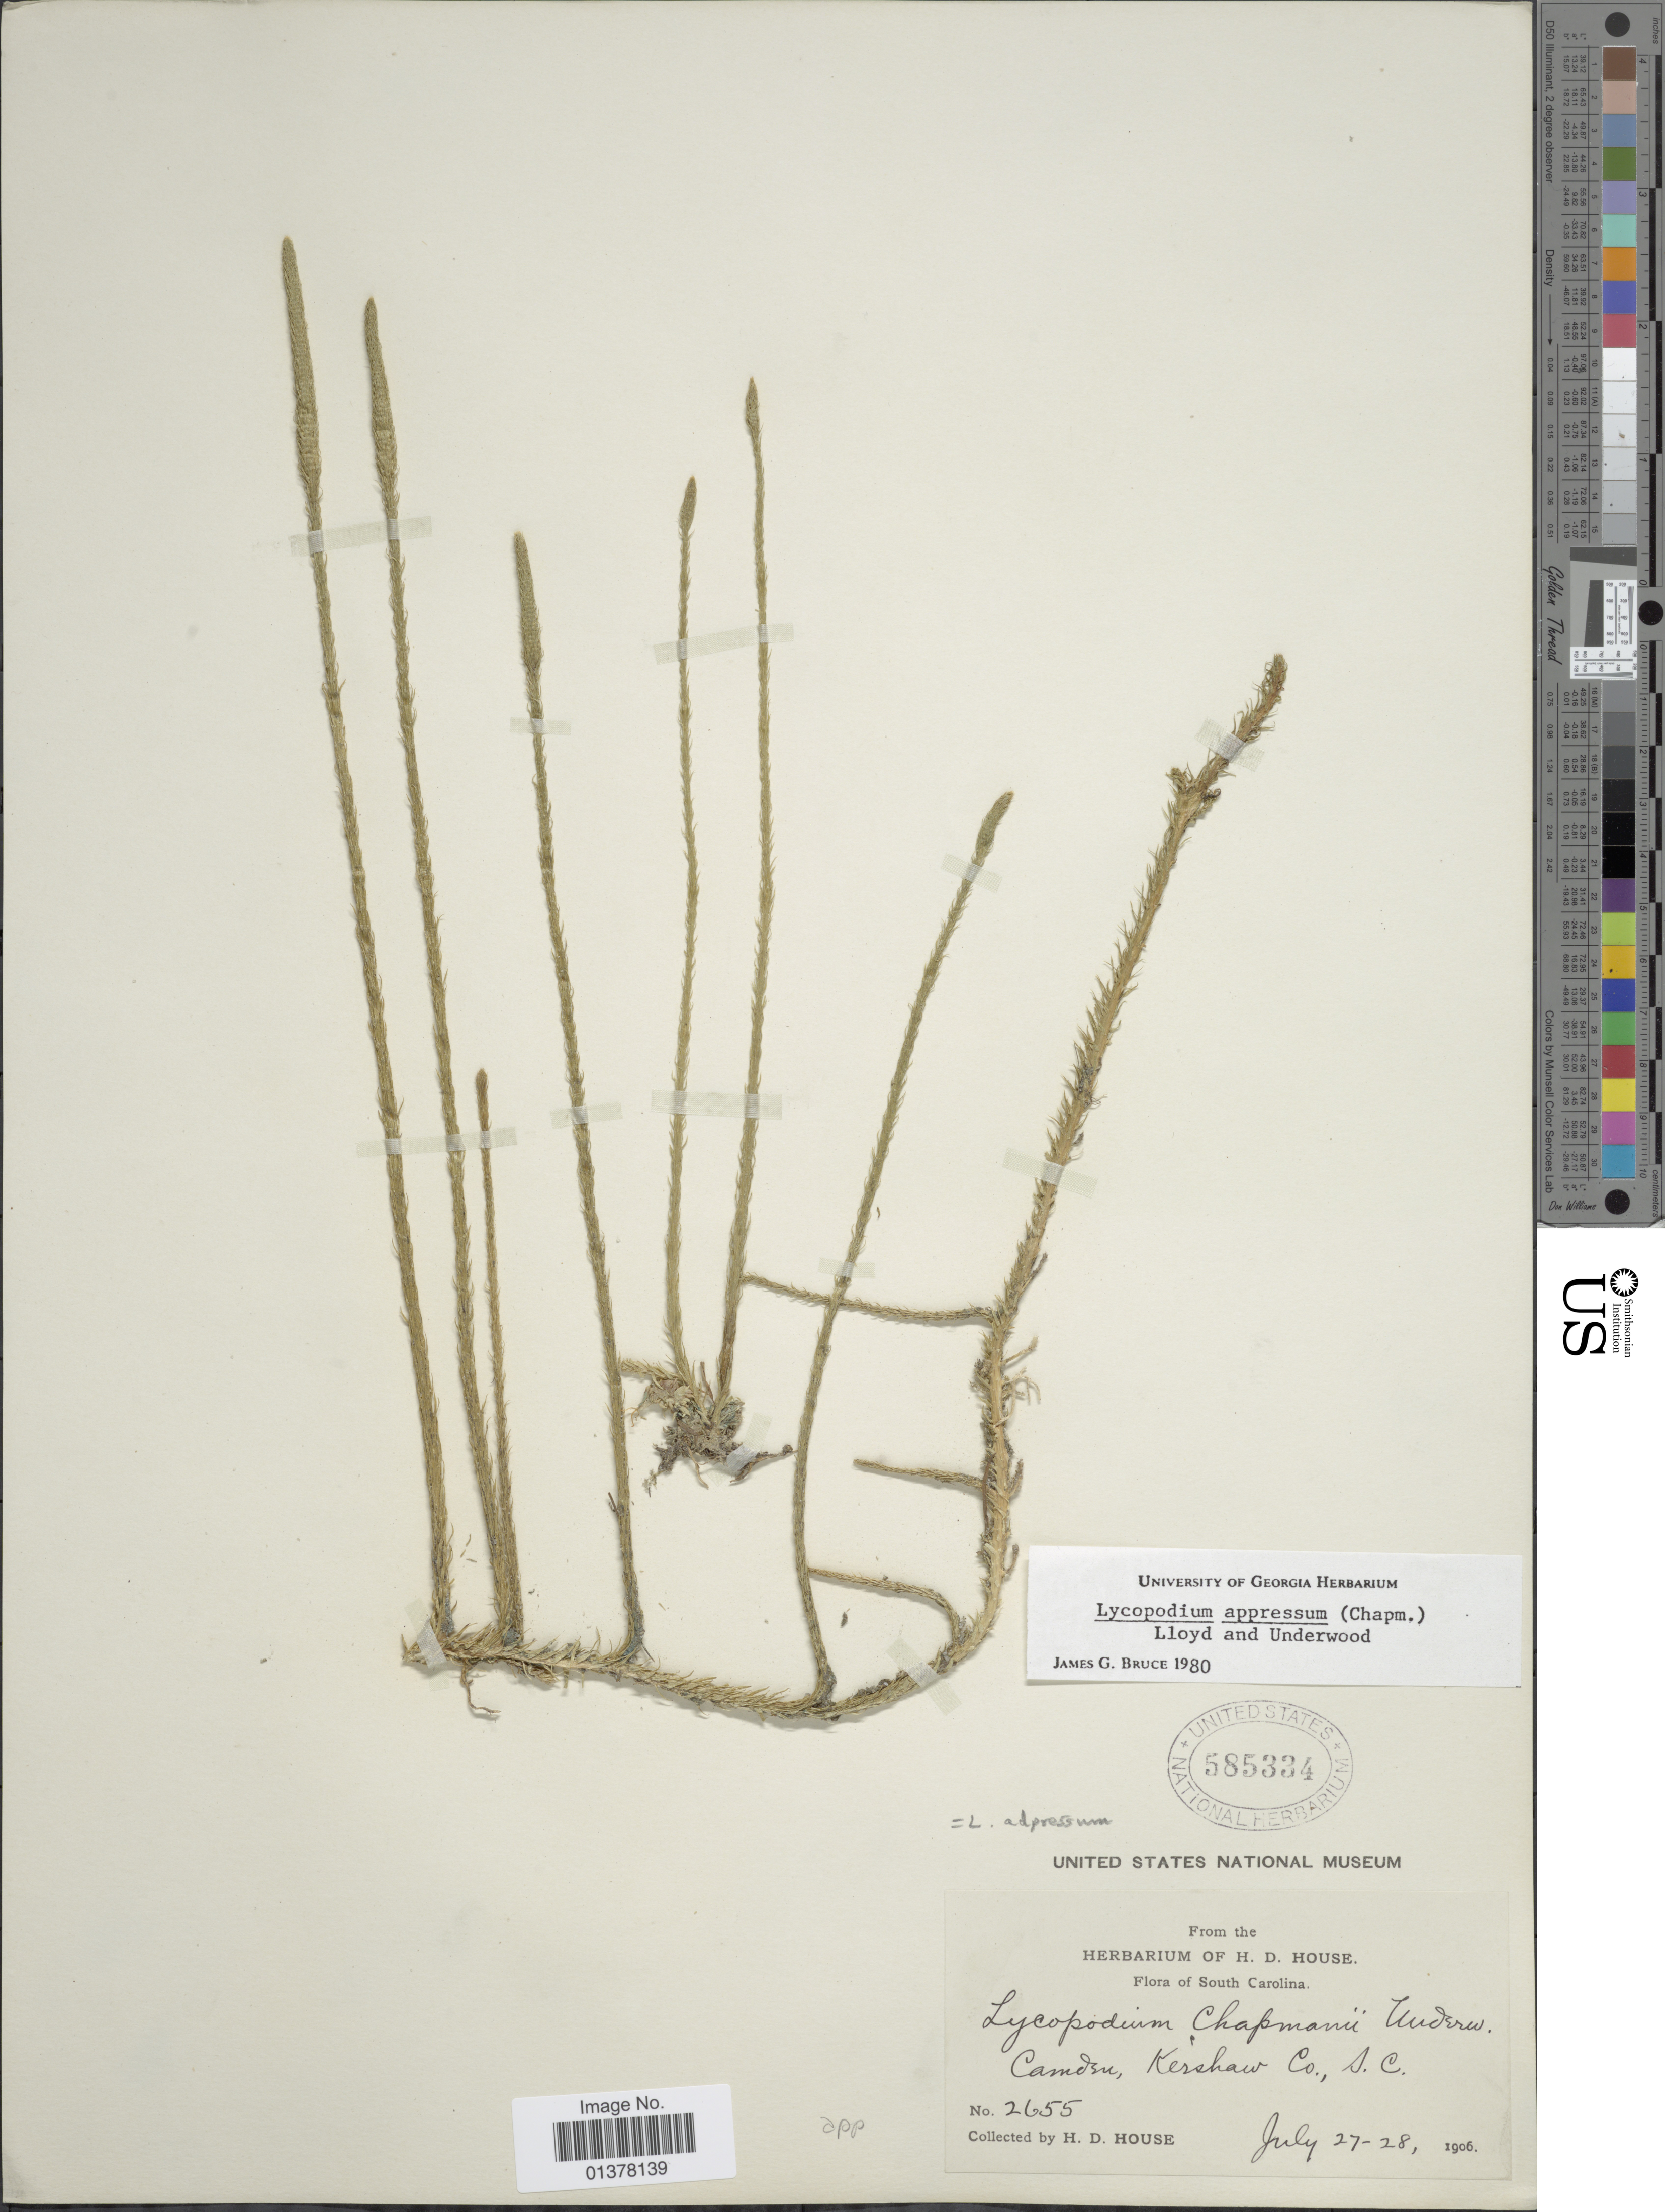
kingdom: Plantae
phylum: Tracheophyta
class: Lycopodiopsida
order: Lycopodiales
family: Lycopodiaceae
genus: Lycopodiella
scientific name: Lycopodiella appressa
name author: (Chapm.) Cranfill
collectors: H. D. House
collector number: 2655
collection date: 1906-07-27/1906-07-28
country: United States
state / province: South Carolina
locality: Camden, Kershaw Co., S.C.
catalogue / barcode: US 585334